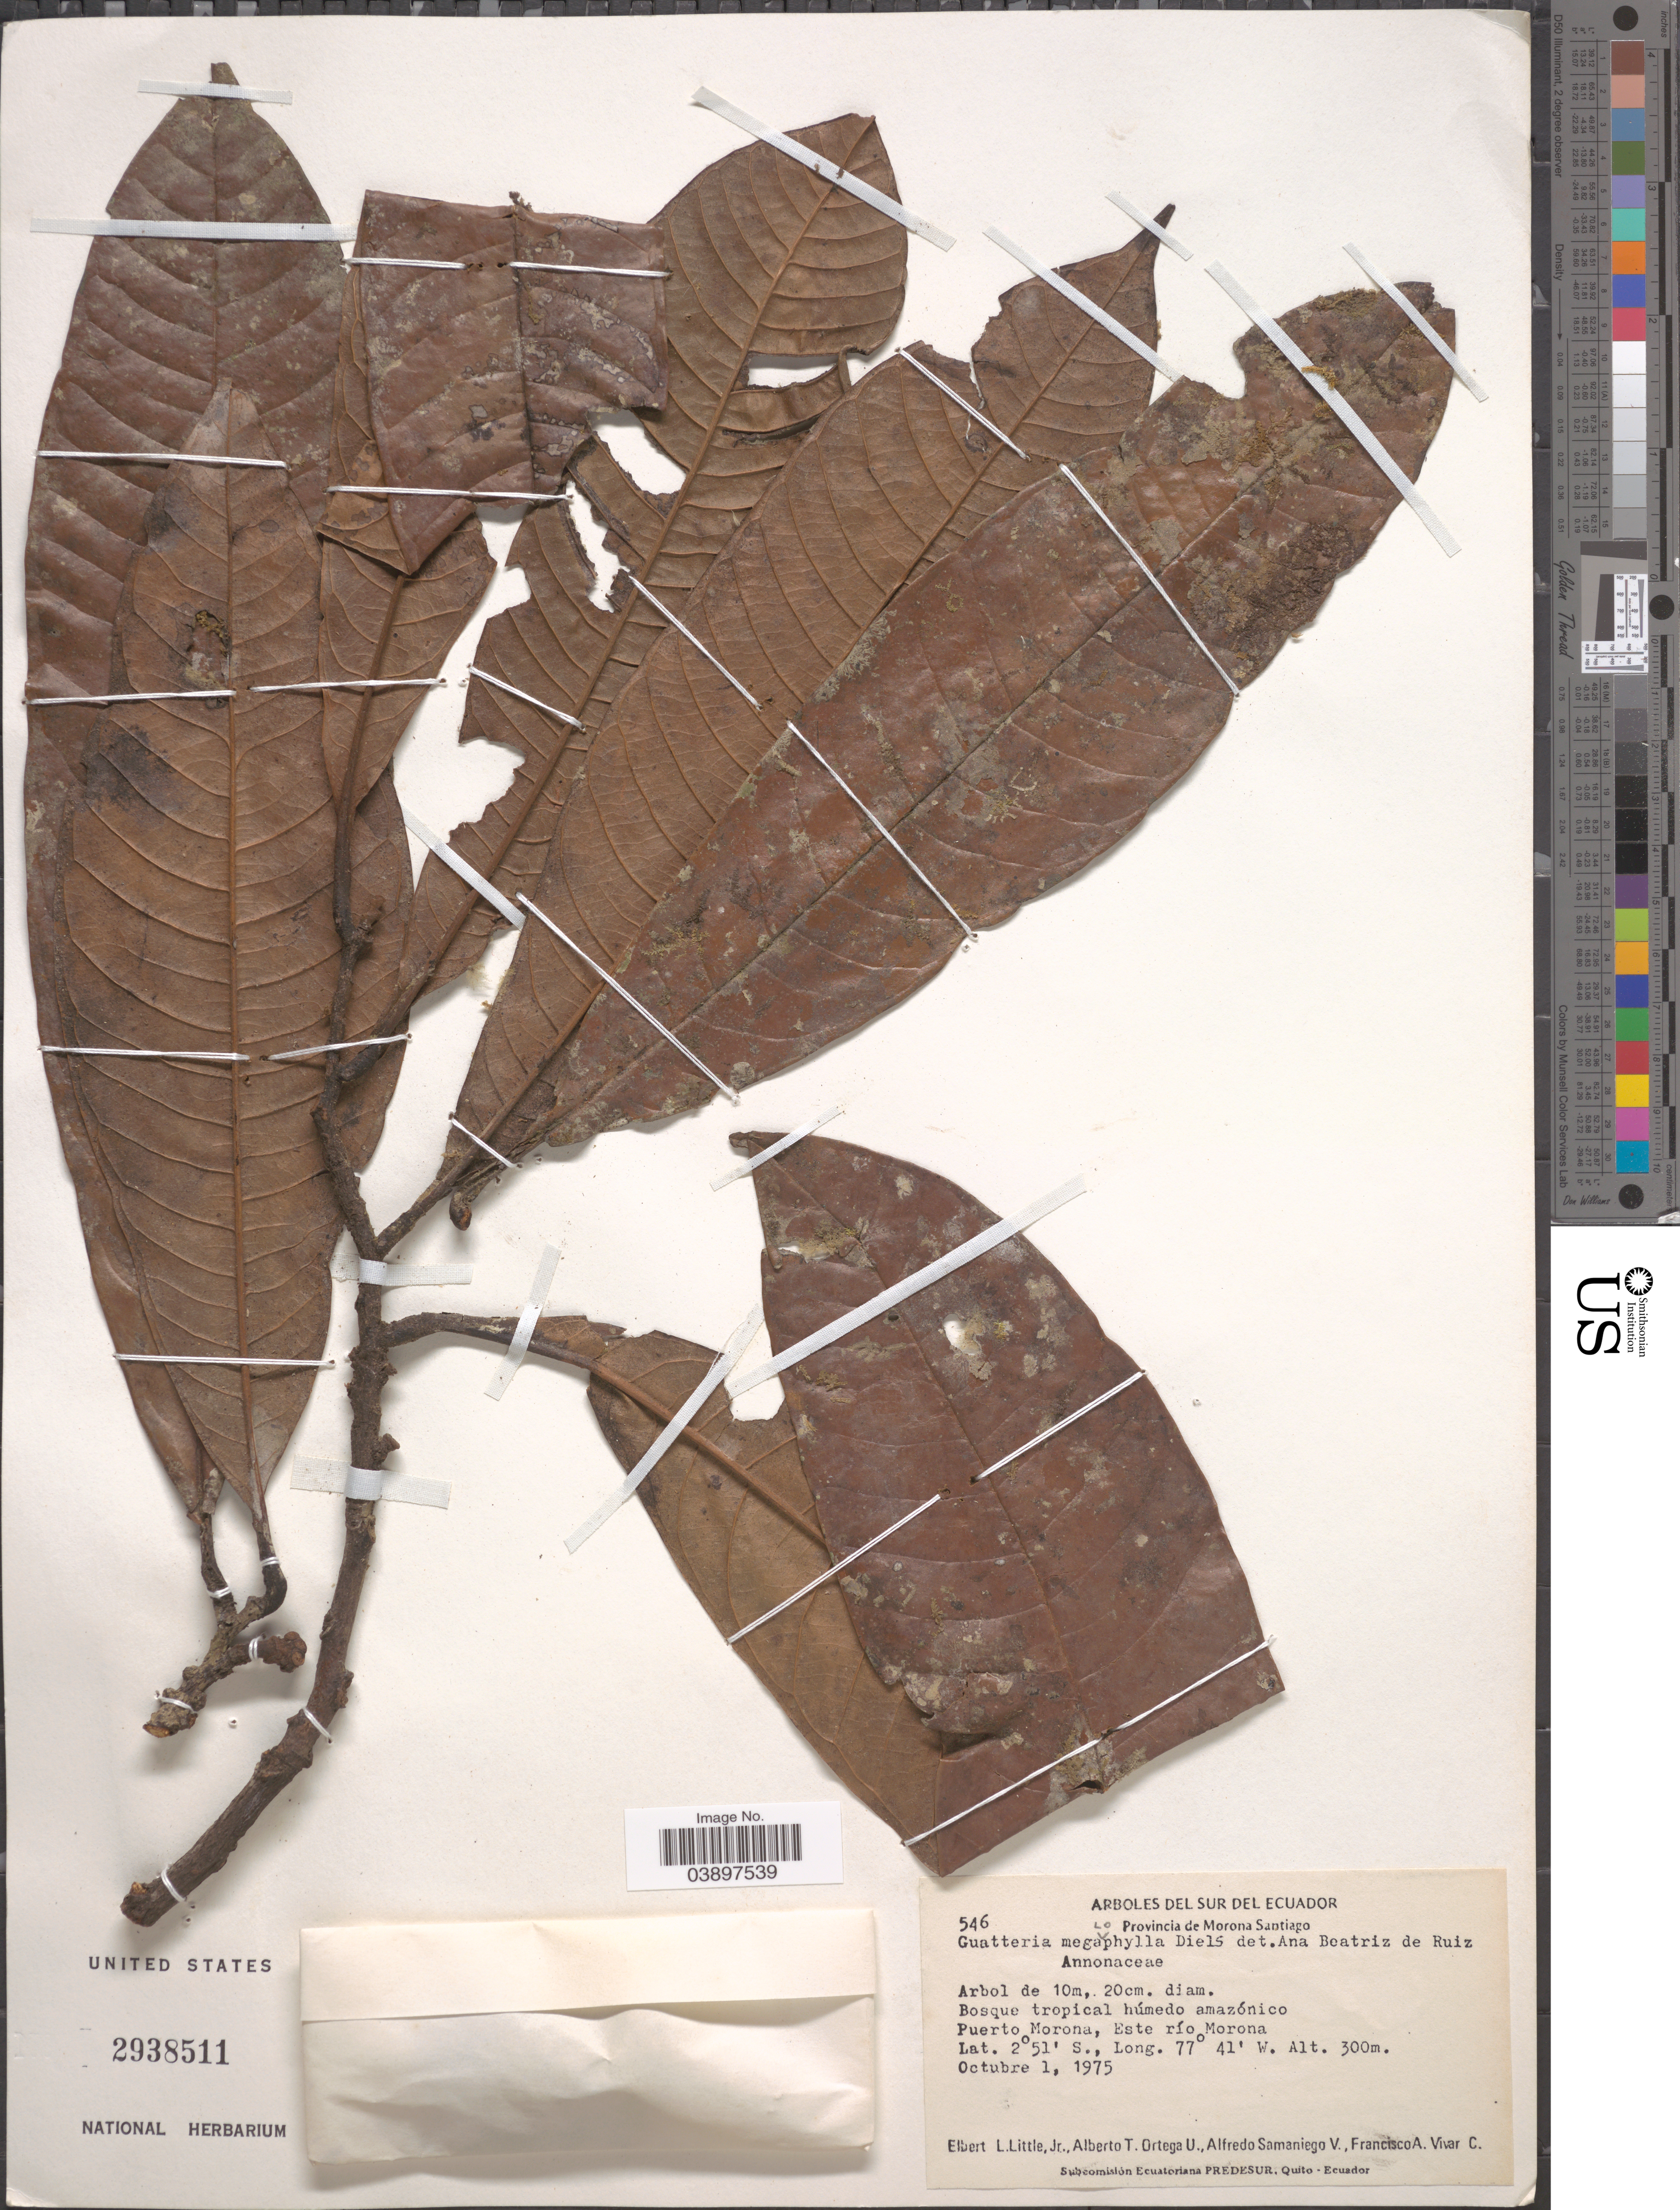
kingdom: Plantae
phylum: Tracheophyta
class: Magnoliopsida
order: Magnoliales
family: Annonaceae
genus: Guatteria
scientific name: Guatteria megalophylla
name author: Diels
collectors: E. L. Little, A. T. Ortega U., A. V. Samaniego & F. A. Vivar C.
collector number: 546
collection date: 1975-10-01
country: Ecuador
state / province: Morona-Santiago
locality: Del Sur del Ecuador. Puerto Morona, Este río Morona.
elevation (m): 300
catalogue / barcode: US 2938511